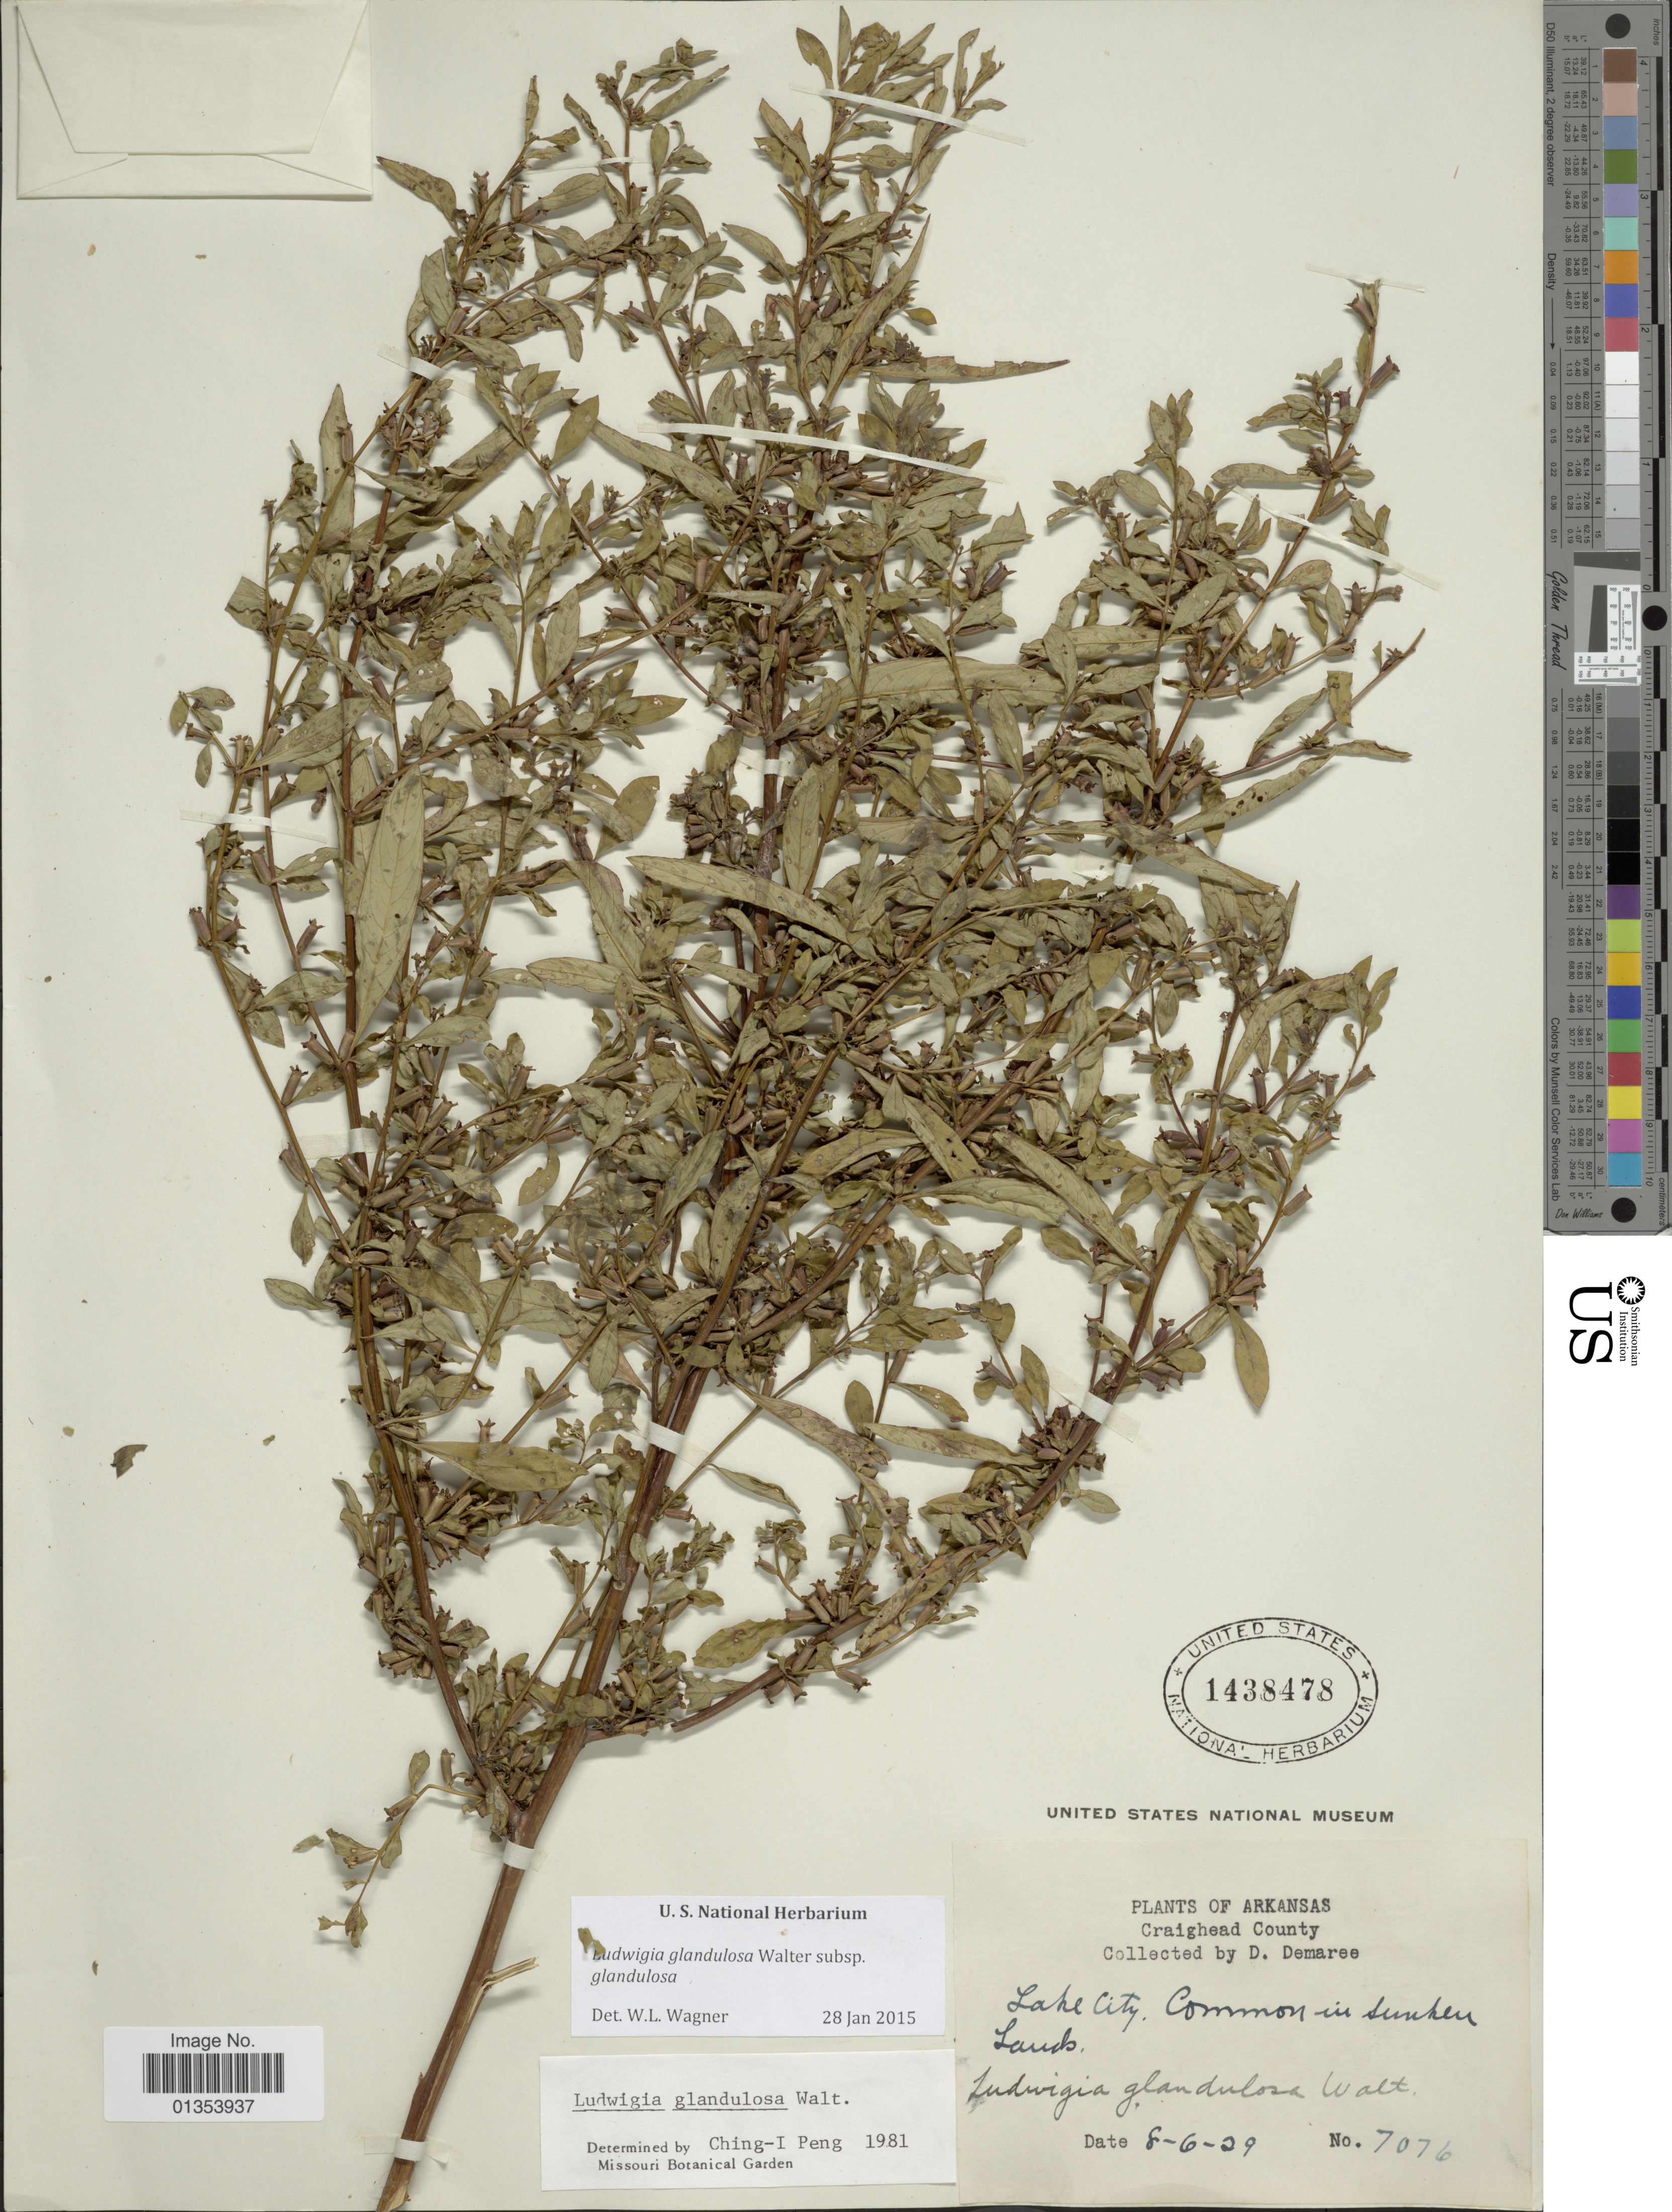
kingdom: Plantae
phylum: Tracheophyta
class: Magnoliopsida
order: Myrtales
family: Onagraceae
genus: Ludwigia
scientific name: Ludwigia glandulosa subsp. glandulosa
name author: Walter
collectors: D. Demaree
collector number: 7076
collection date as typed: Transcribed d/m/y: 8/6/29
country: United States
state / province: Arkansas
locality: Craighead County, Lake City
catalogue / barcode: US 1438478